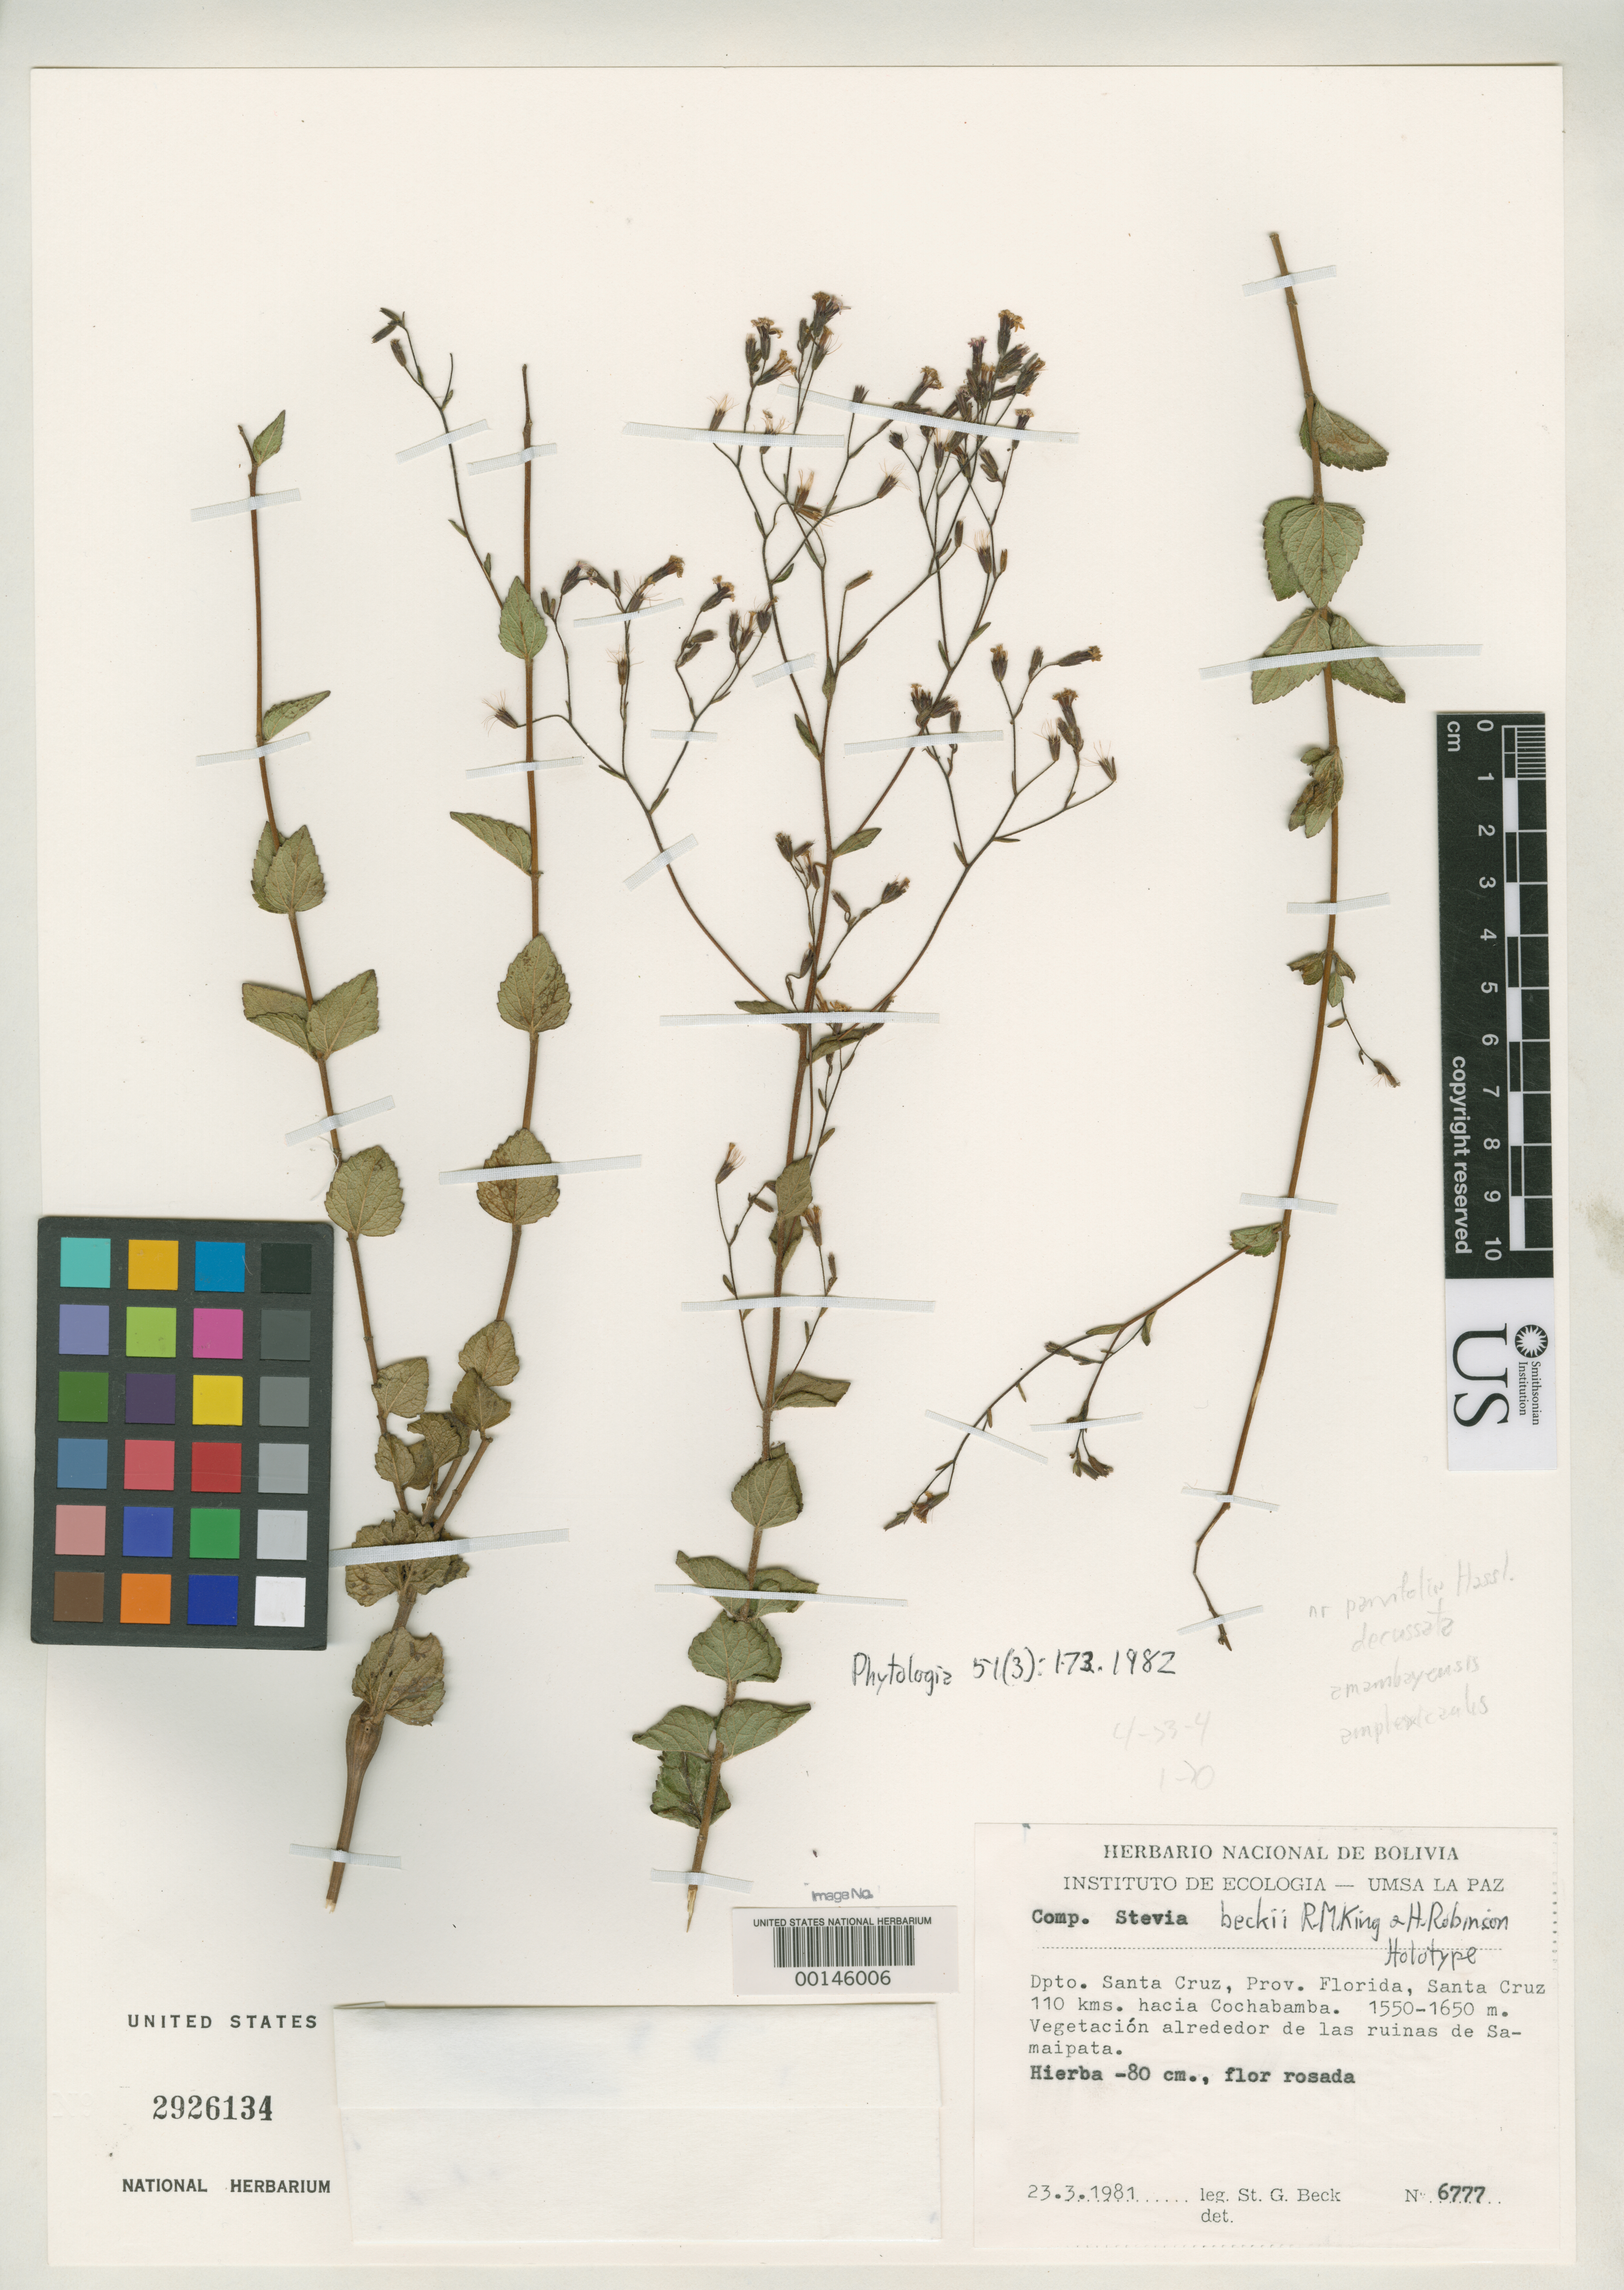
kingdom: Plantae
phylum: Tracheophyta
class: Magnoliopsida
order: Asterales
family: Asteraceae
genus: Stevia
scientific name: Stevia beckii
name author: R.M. King & H. Rob.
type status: Holotype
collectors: S. G. Beck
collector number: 6777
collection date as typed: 23 Mar 1981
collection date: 1981-03-23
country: Bolivia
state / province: Santa Cruz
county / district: Florida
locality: Cochabamba.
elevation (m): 1550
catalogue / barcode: US 2926134